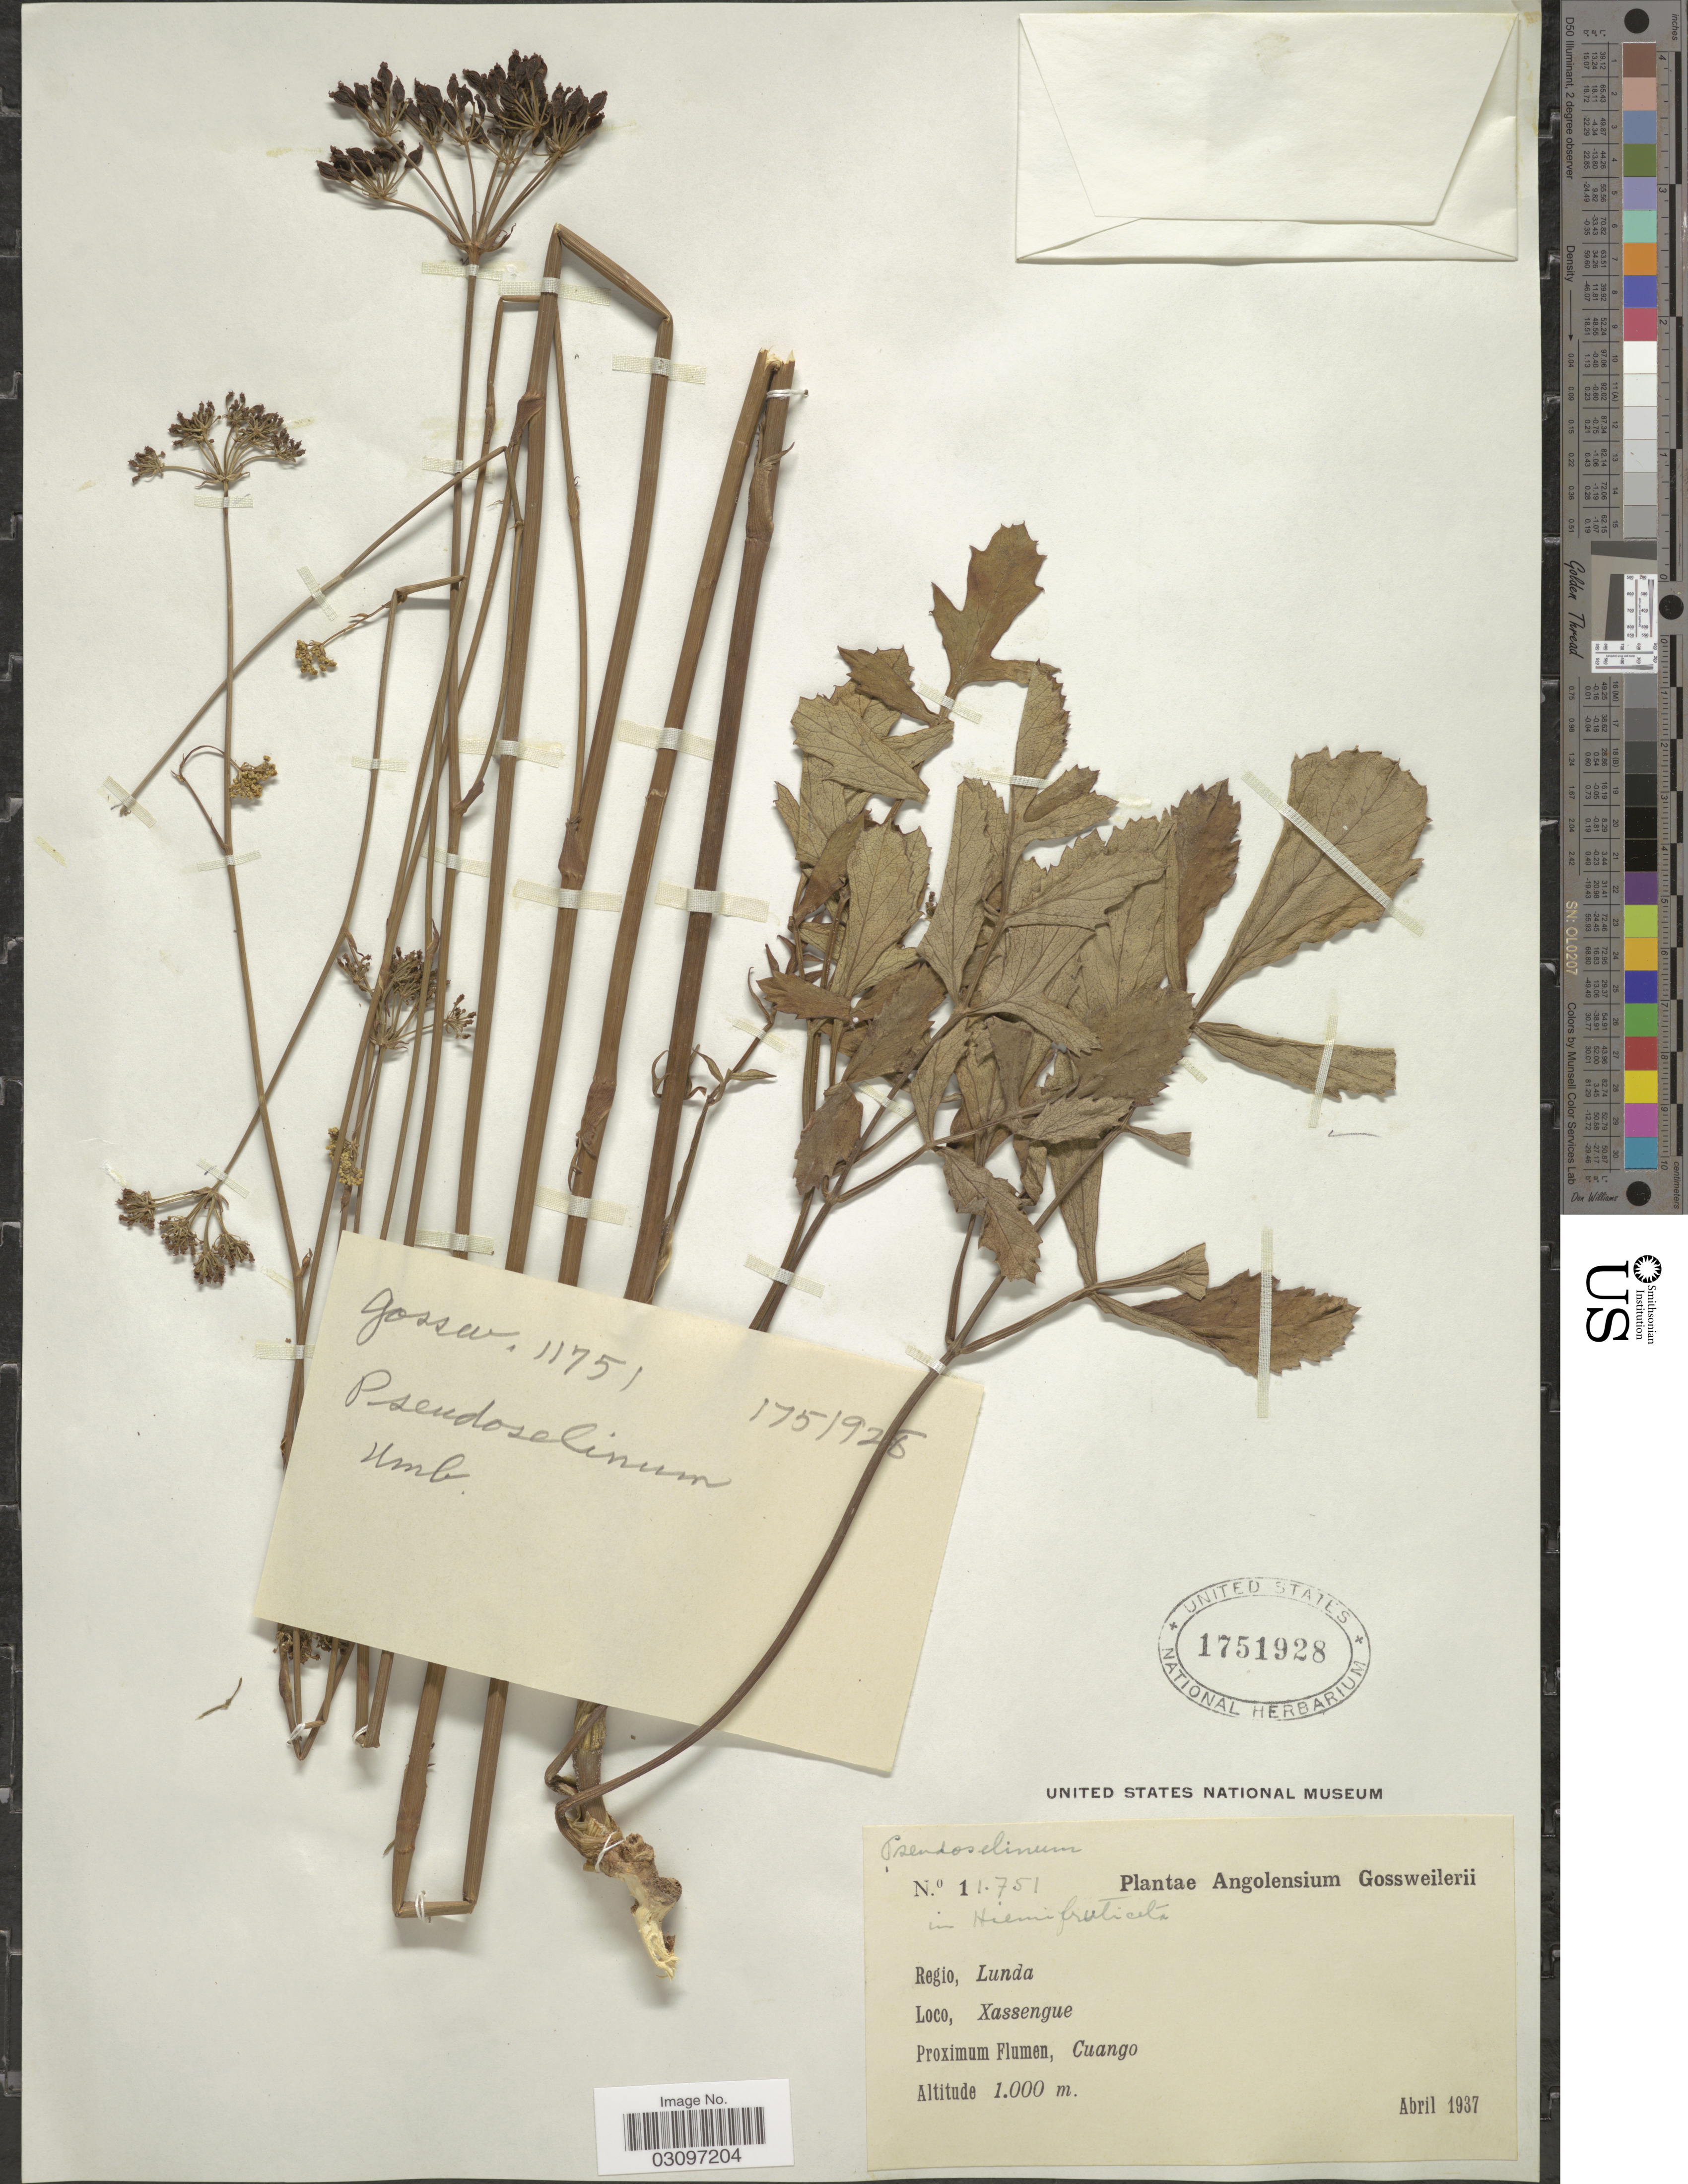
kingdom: Plantae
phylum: Tracheophyta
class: Magnoliopsida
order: Apiales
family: Apiaceae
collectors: -. Gossweiler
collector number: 11751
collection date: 1937-04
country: Angola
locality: Regio, Lunda. Xassengue. Cuango.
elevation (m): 1000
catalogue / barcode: US 1751928